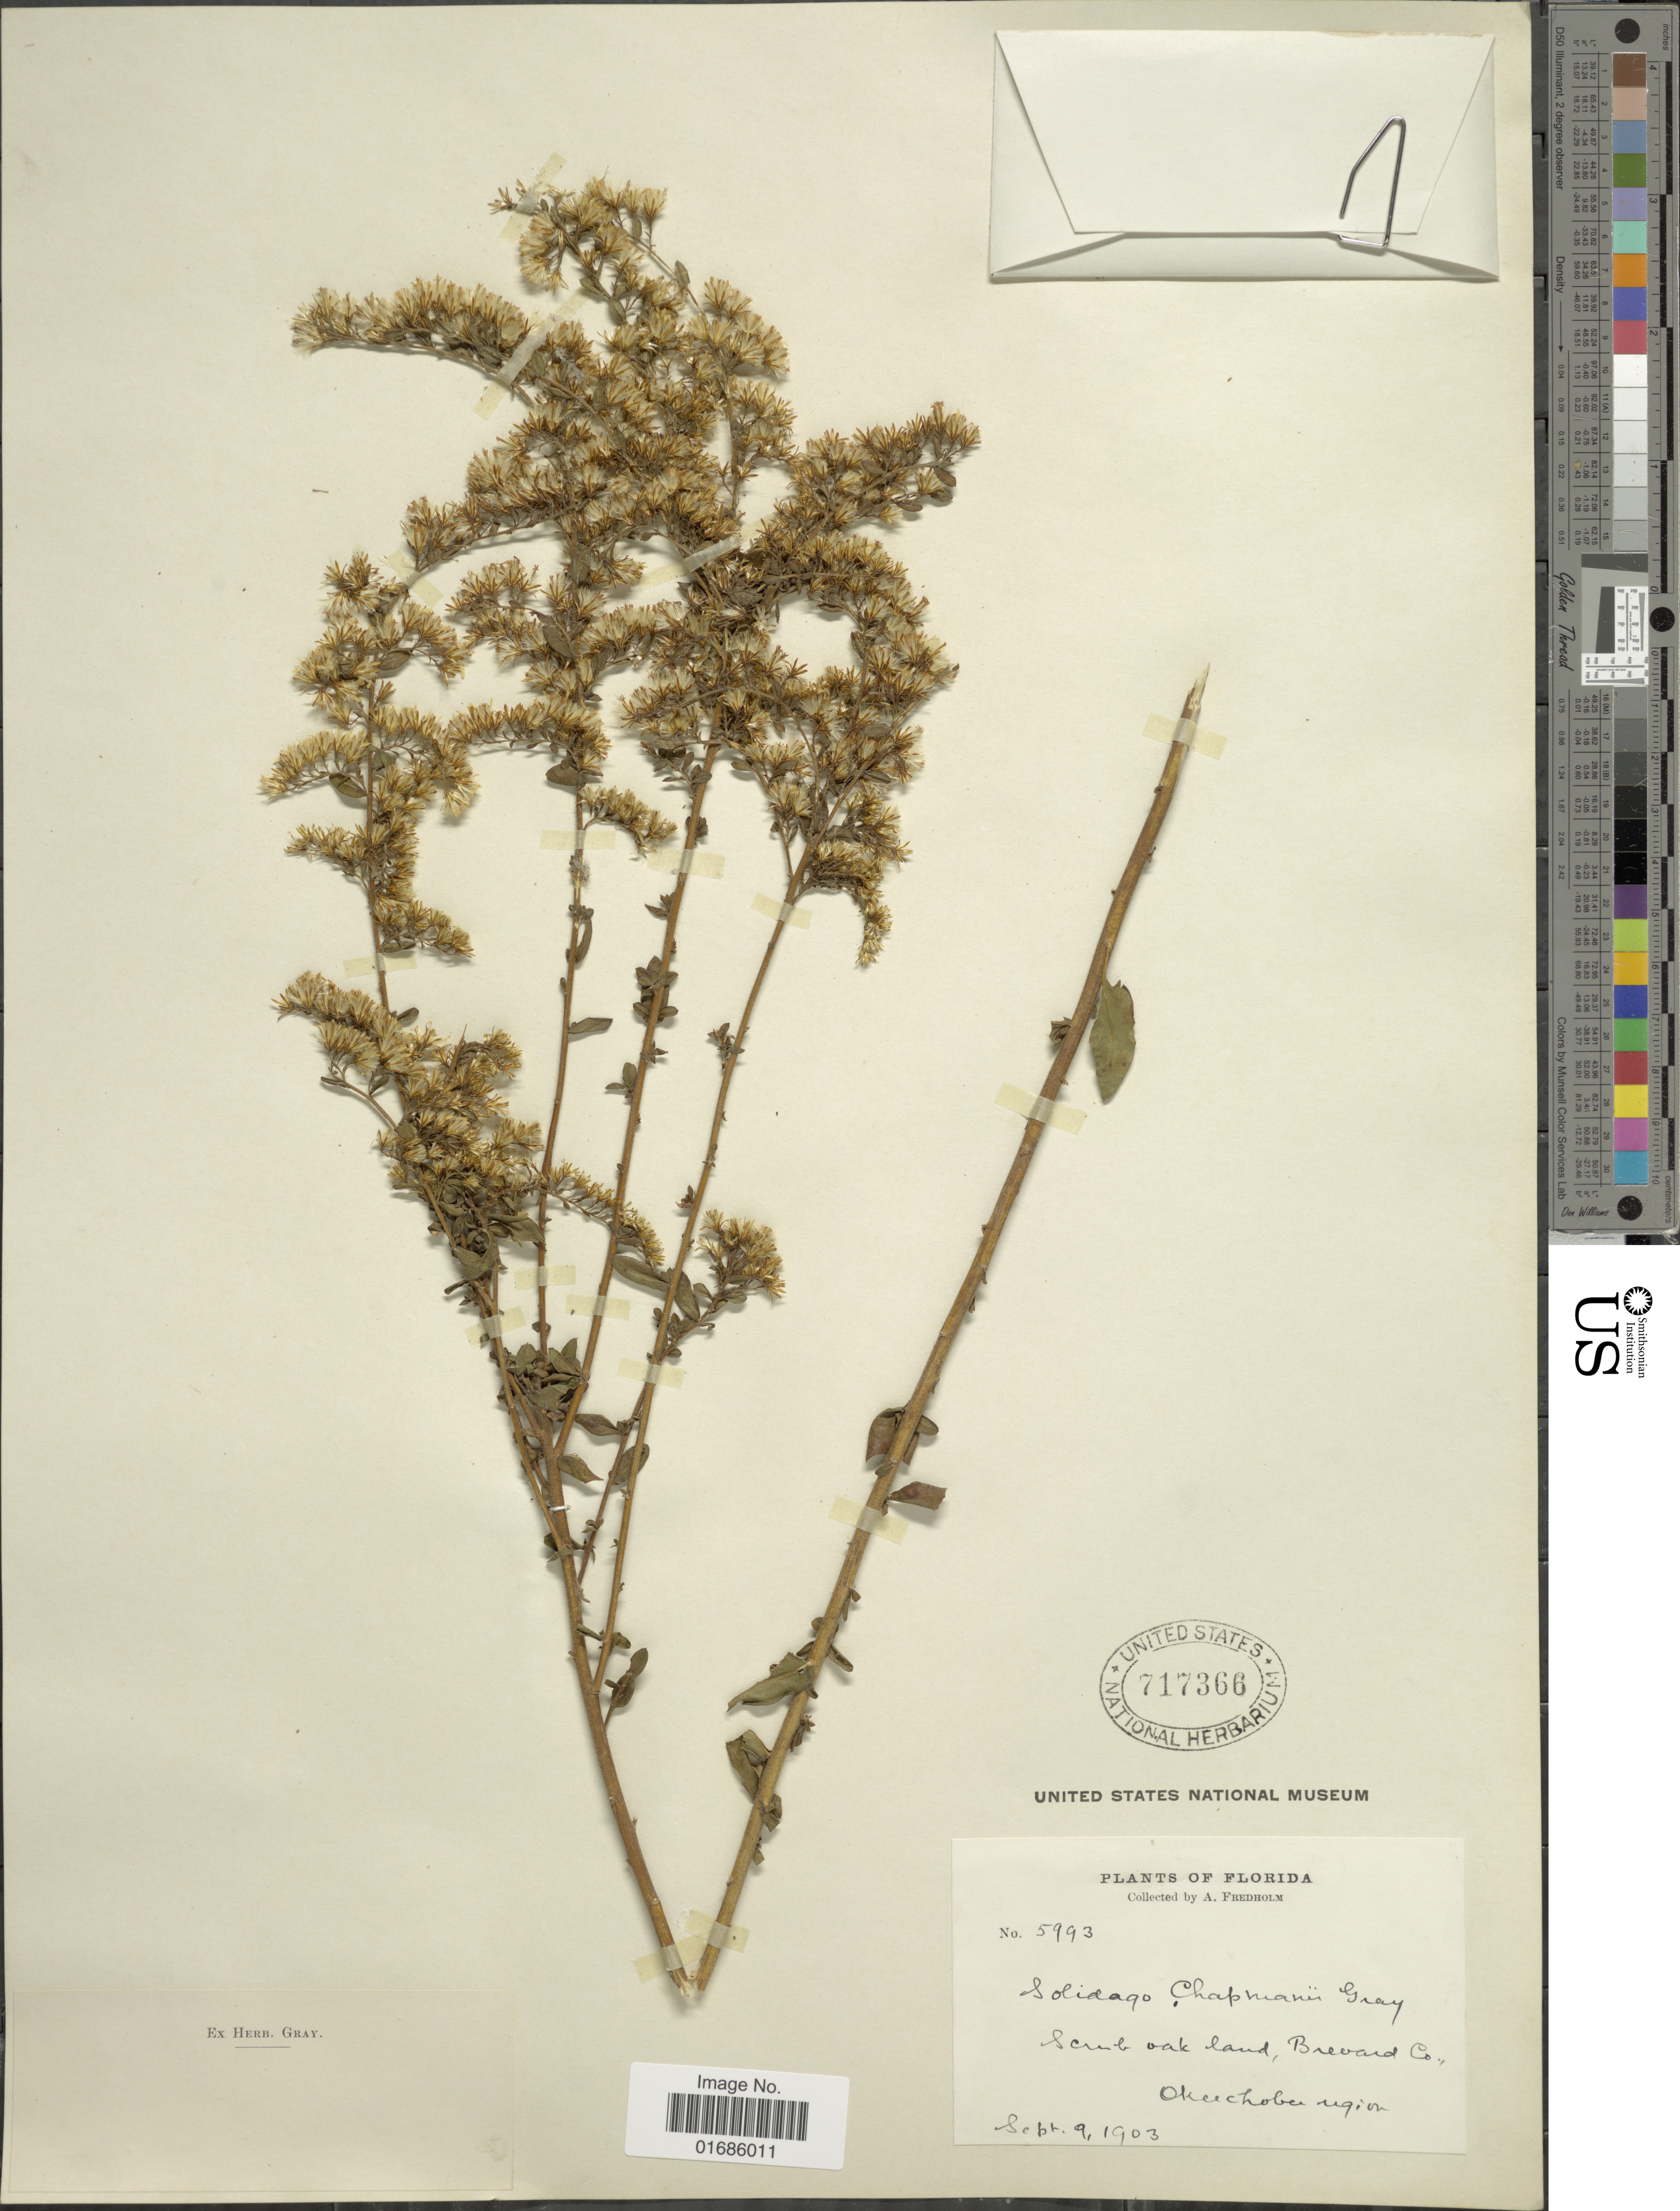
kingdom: Plantae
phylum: Tracheophyta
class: Magnoliopsida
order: Asterales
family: Asteraceae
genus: Solidago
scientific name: Solidago chapmanii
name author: Torr. & A. Gray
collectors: A. Fredholm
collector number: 5993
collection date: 1903-09-09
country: United States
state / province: Florida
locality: Brevard Co., Okeechobee region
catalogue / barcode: US 717366